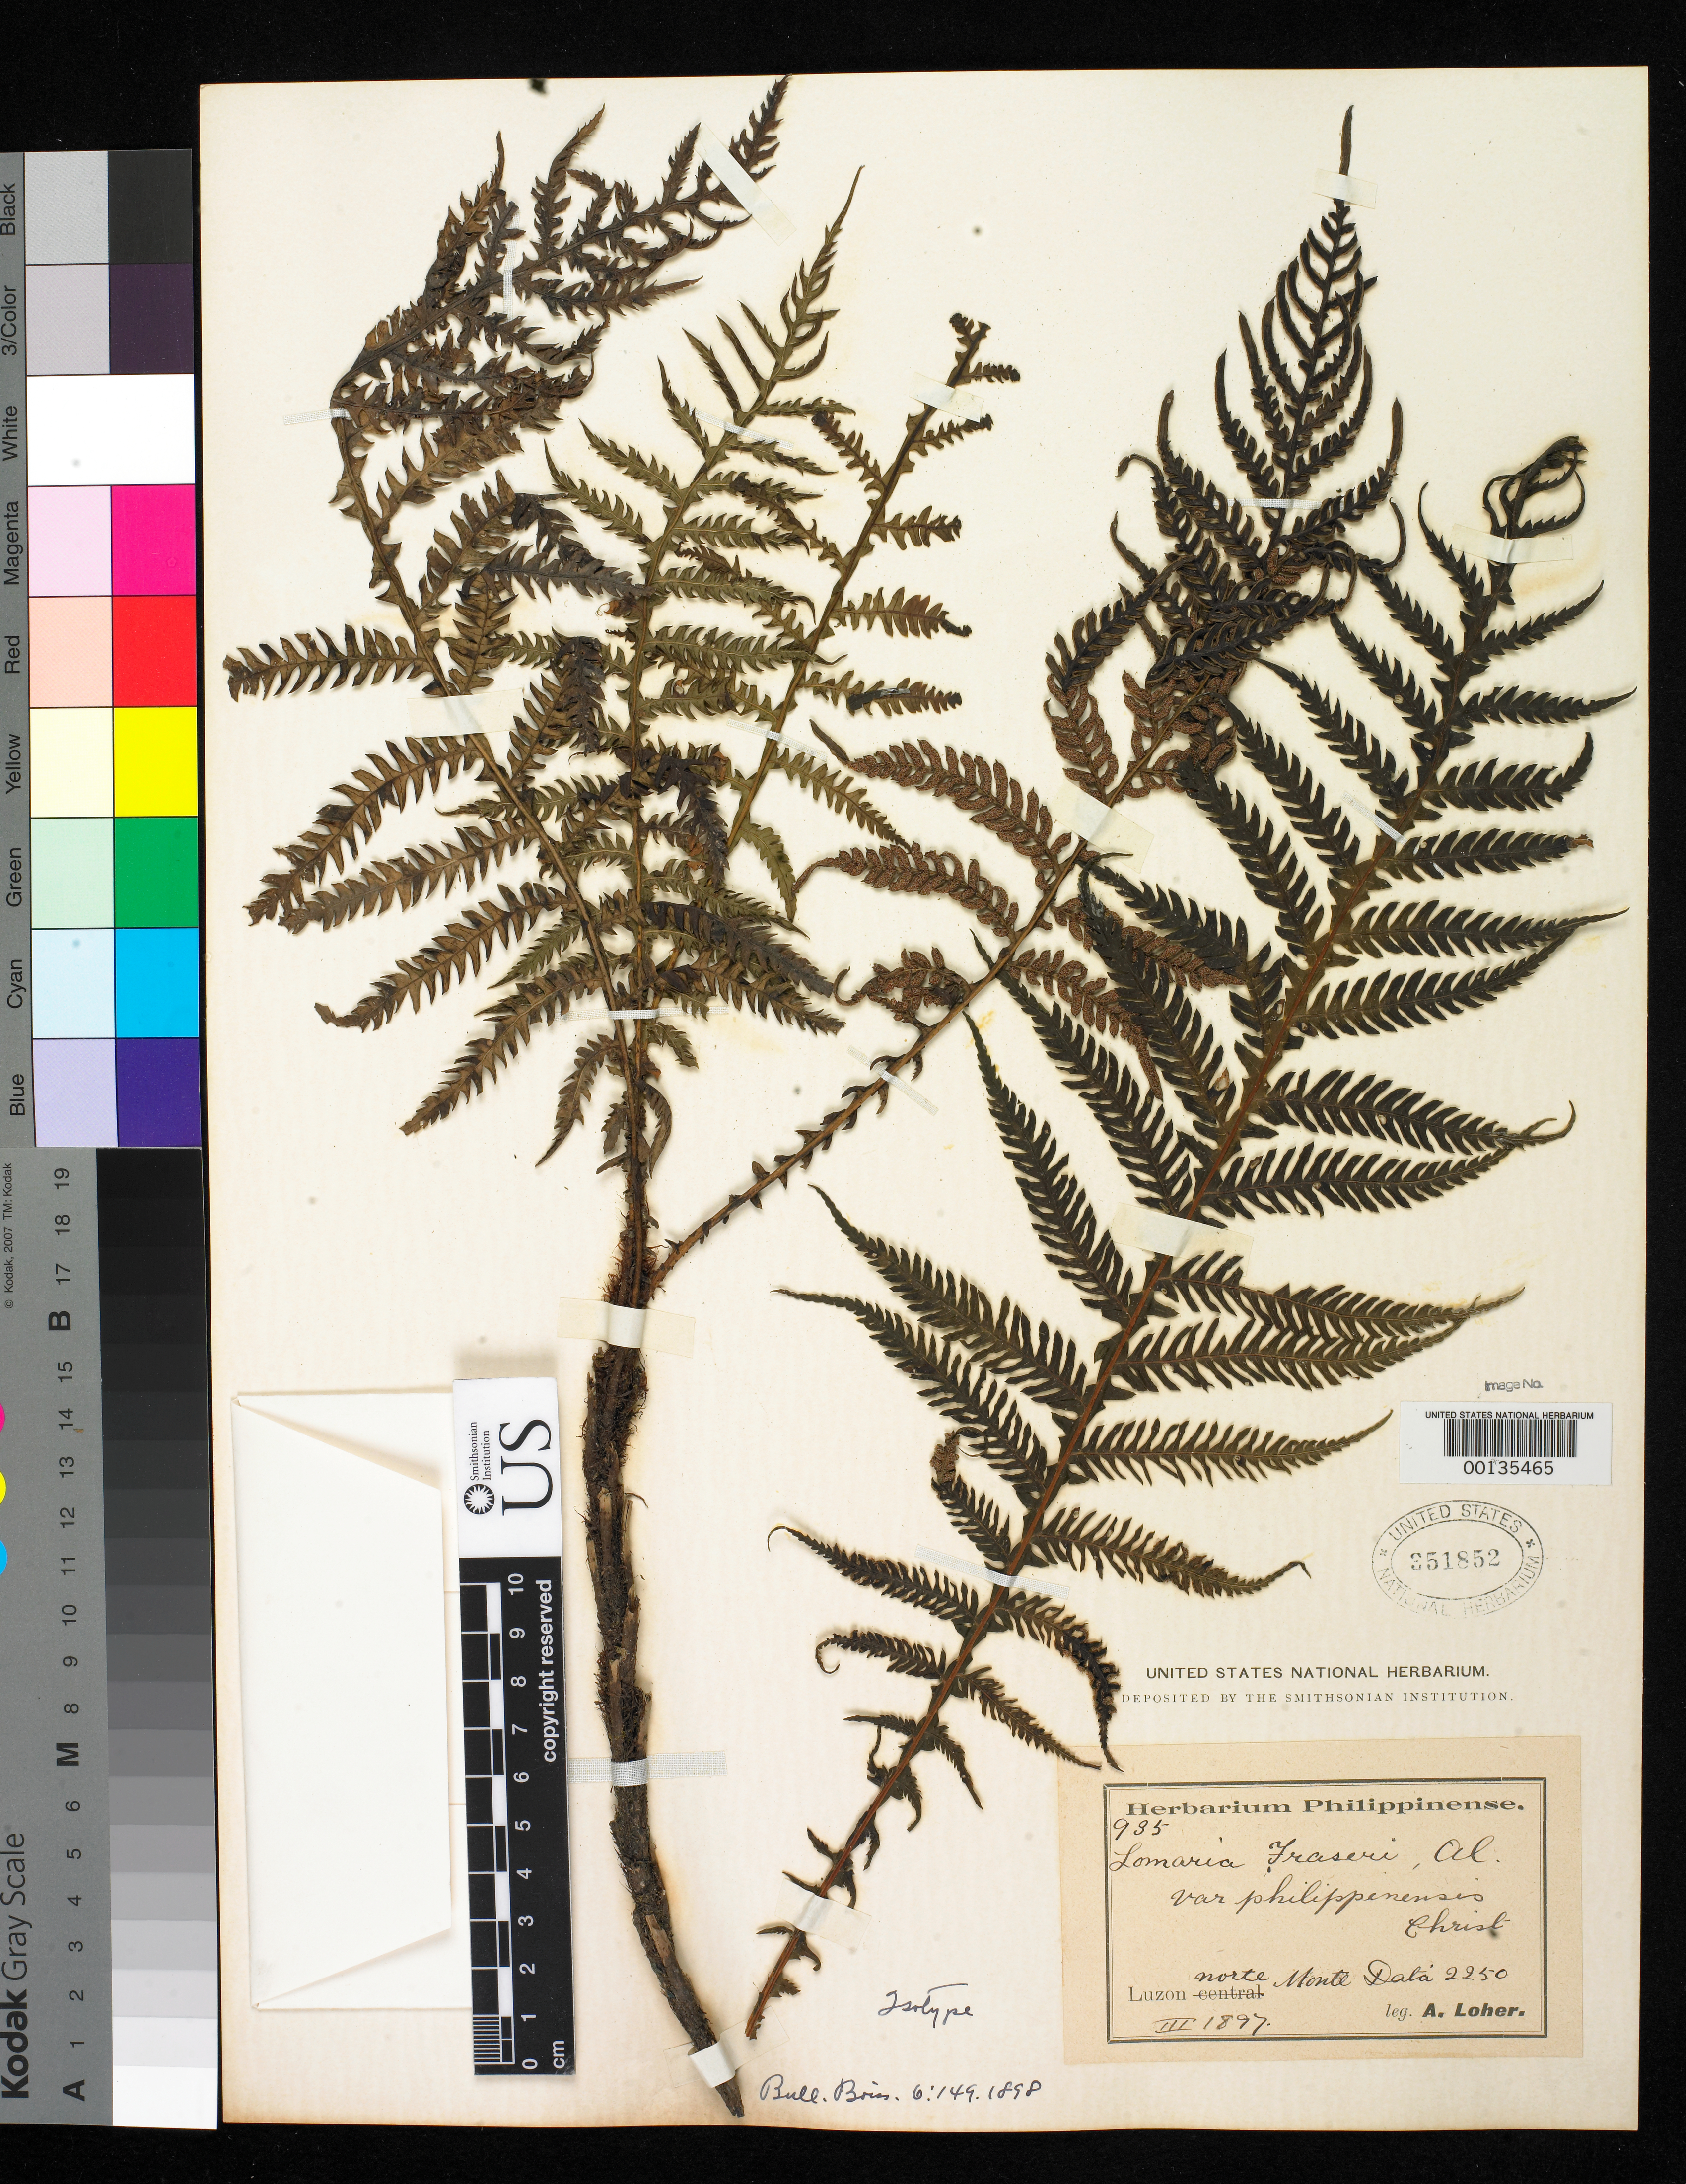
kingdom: Plantae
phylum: Tracheophyta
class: Polypodiopsida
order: Polypodiales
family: Blechnaceae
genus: Lomaria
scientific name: Lomaria fraseri var. philippinensis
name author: Christ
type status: Type Collection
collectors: A. Loher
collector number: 935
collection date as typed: Mar 1897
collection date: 1897-03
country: Philippines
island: Luzon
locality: Monte Data, Luzon Norte.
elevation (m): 2250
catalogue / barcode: US 351852